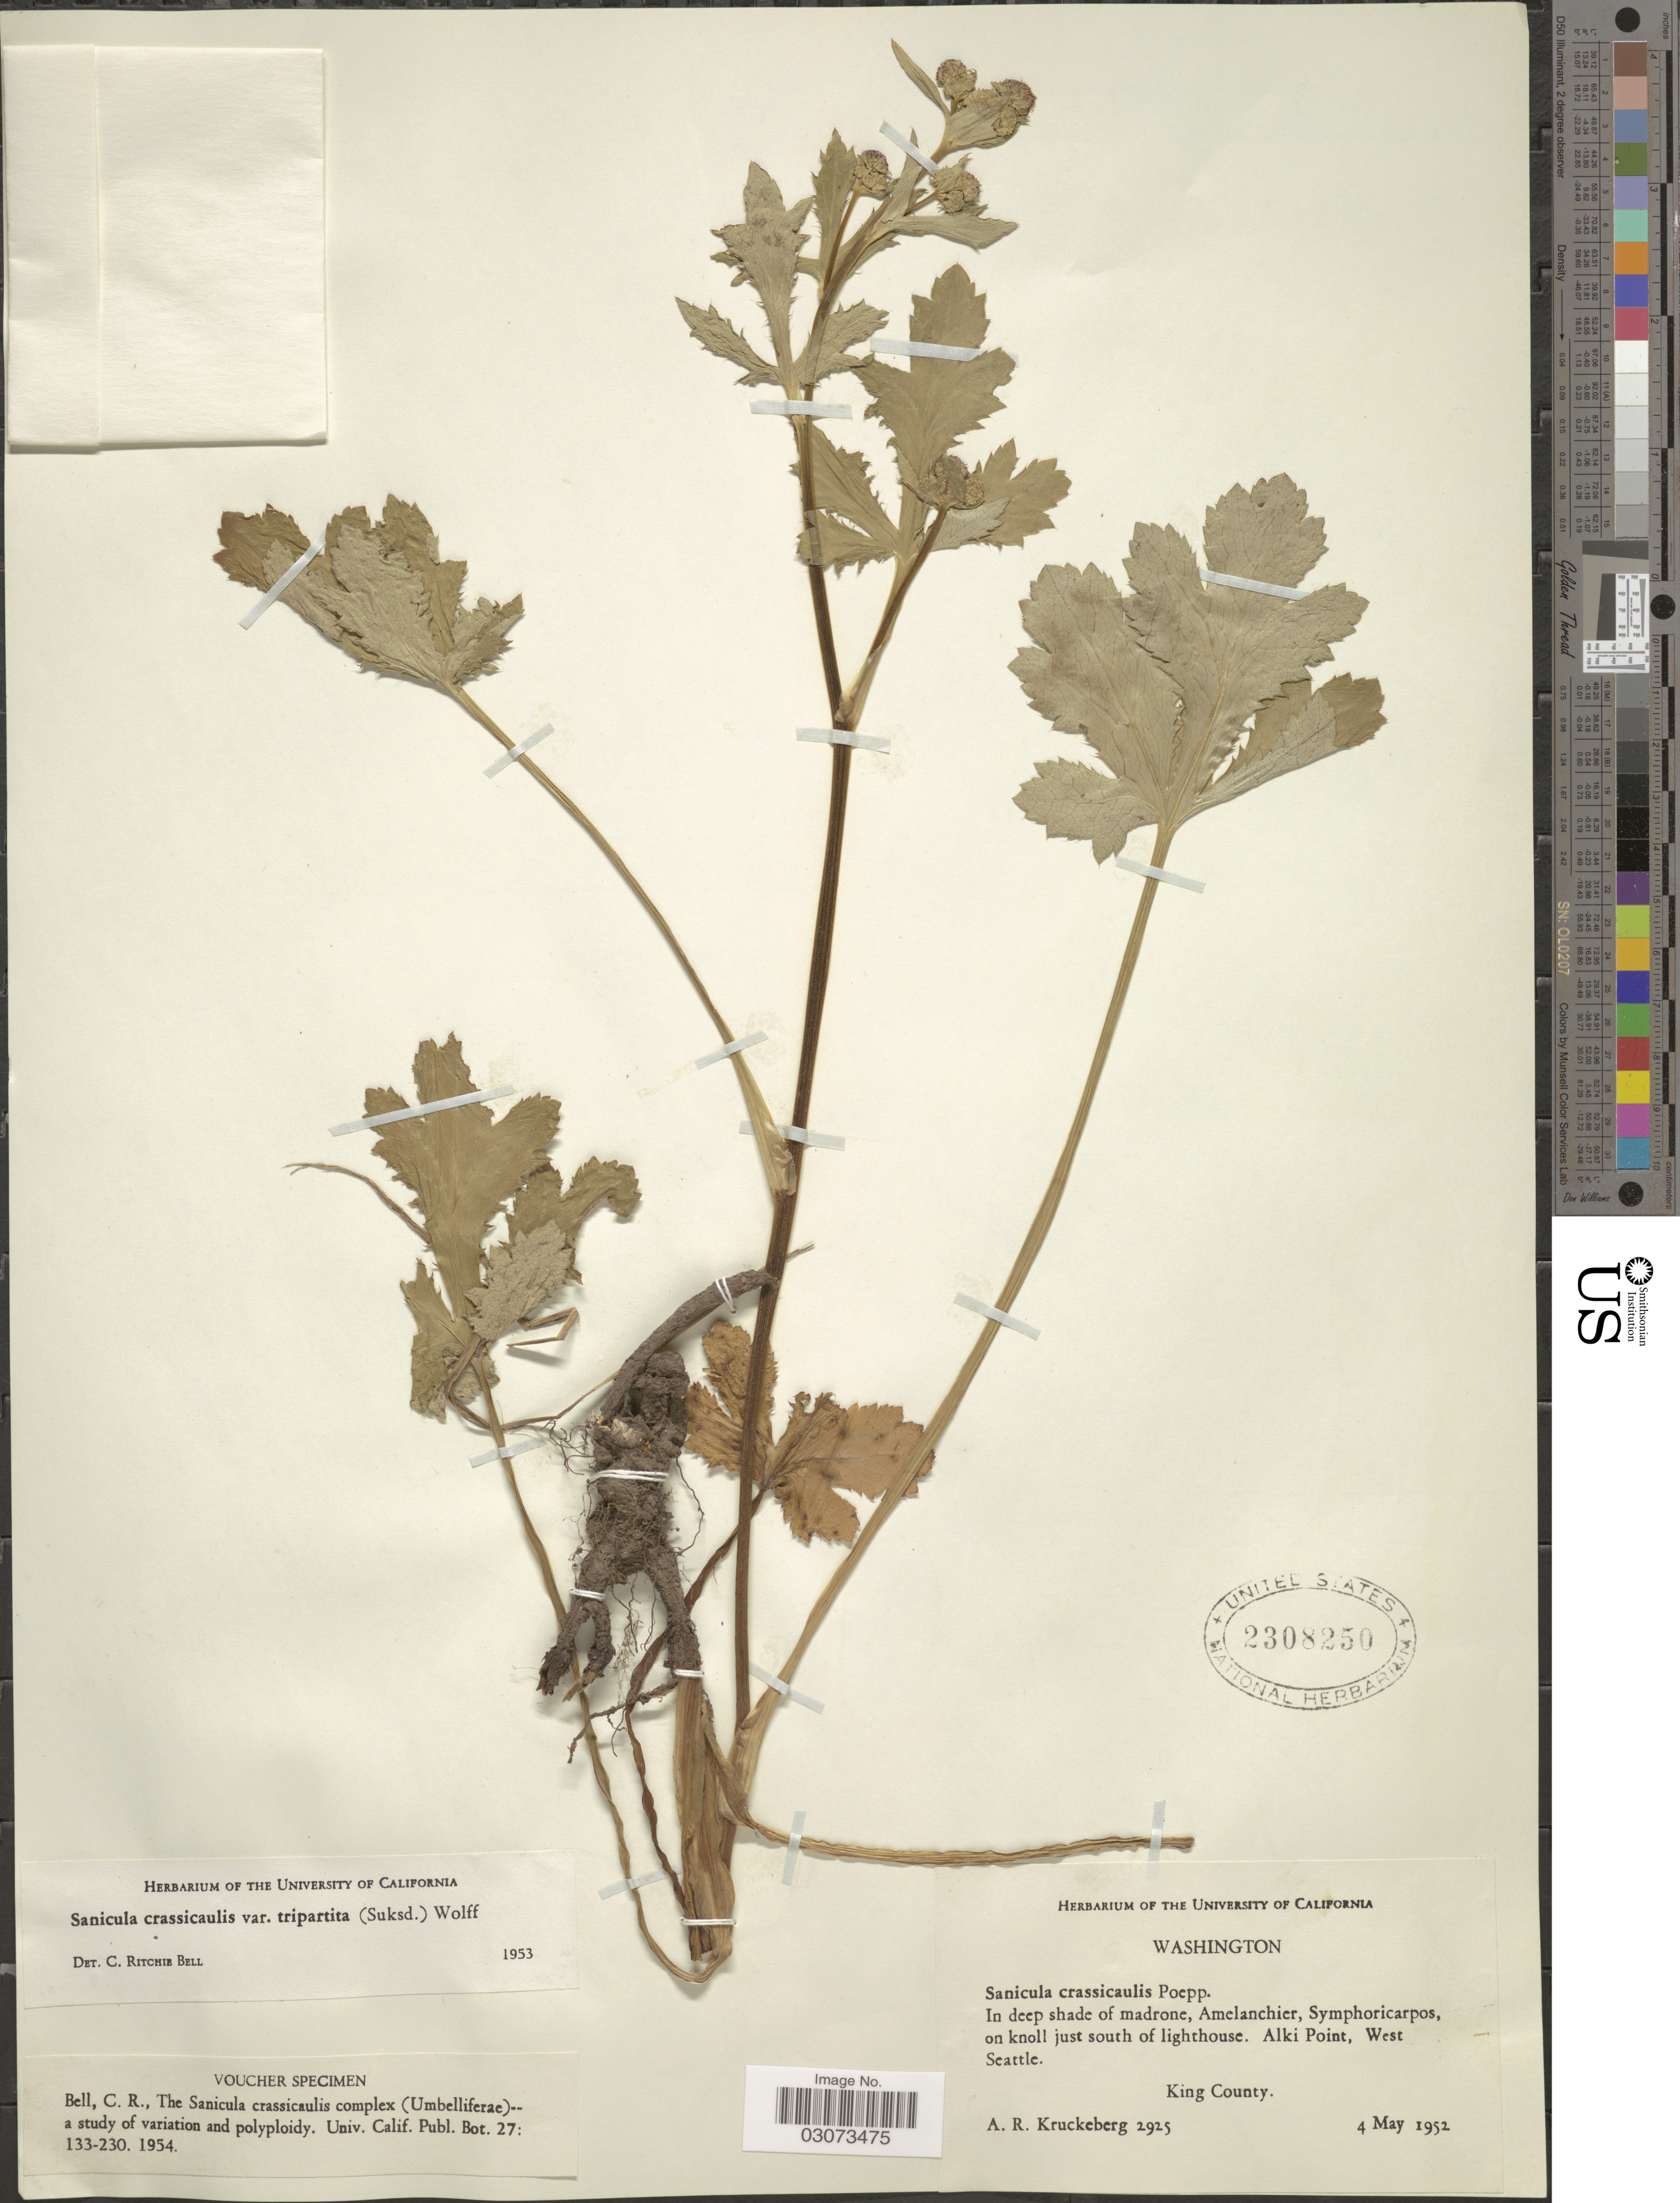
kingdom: Plantae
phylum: Tracheophyta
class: Magnoliopsida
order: Apiales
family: Apiaceae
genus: Sanicula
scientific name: Sanicula crassicaulis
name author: Poepp. ex DC.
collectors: A. Kruckeberg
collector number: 2925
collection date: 1952-05-04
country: United States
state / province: Washington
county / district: King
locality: Alki Point, West Seattle. King County.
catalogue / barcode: US 2308250